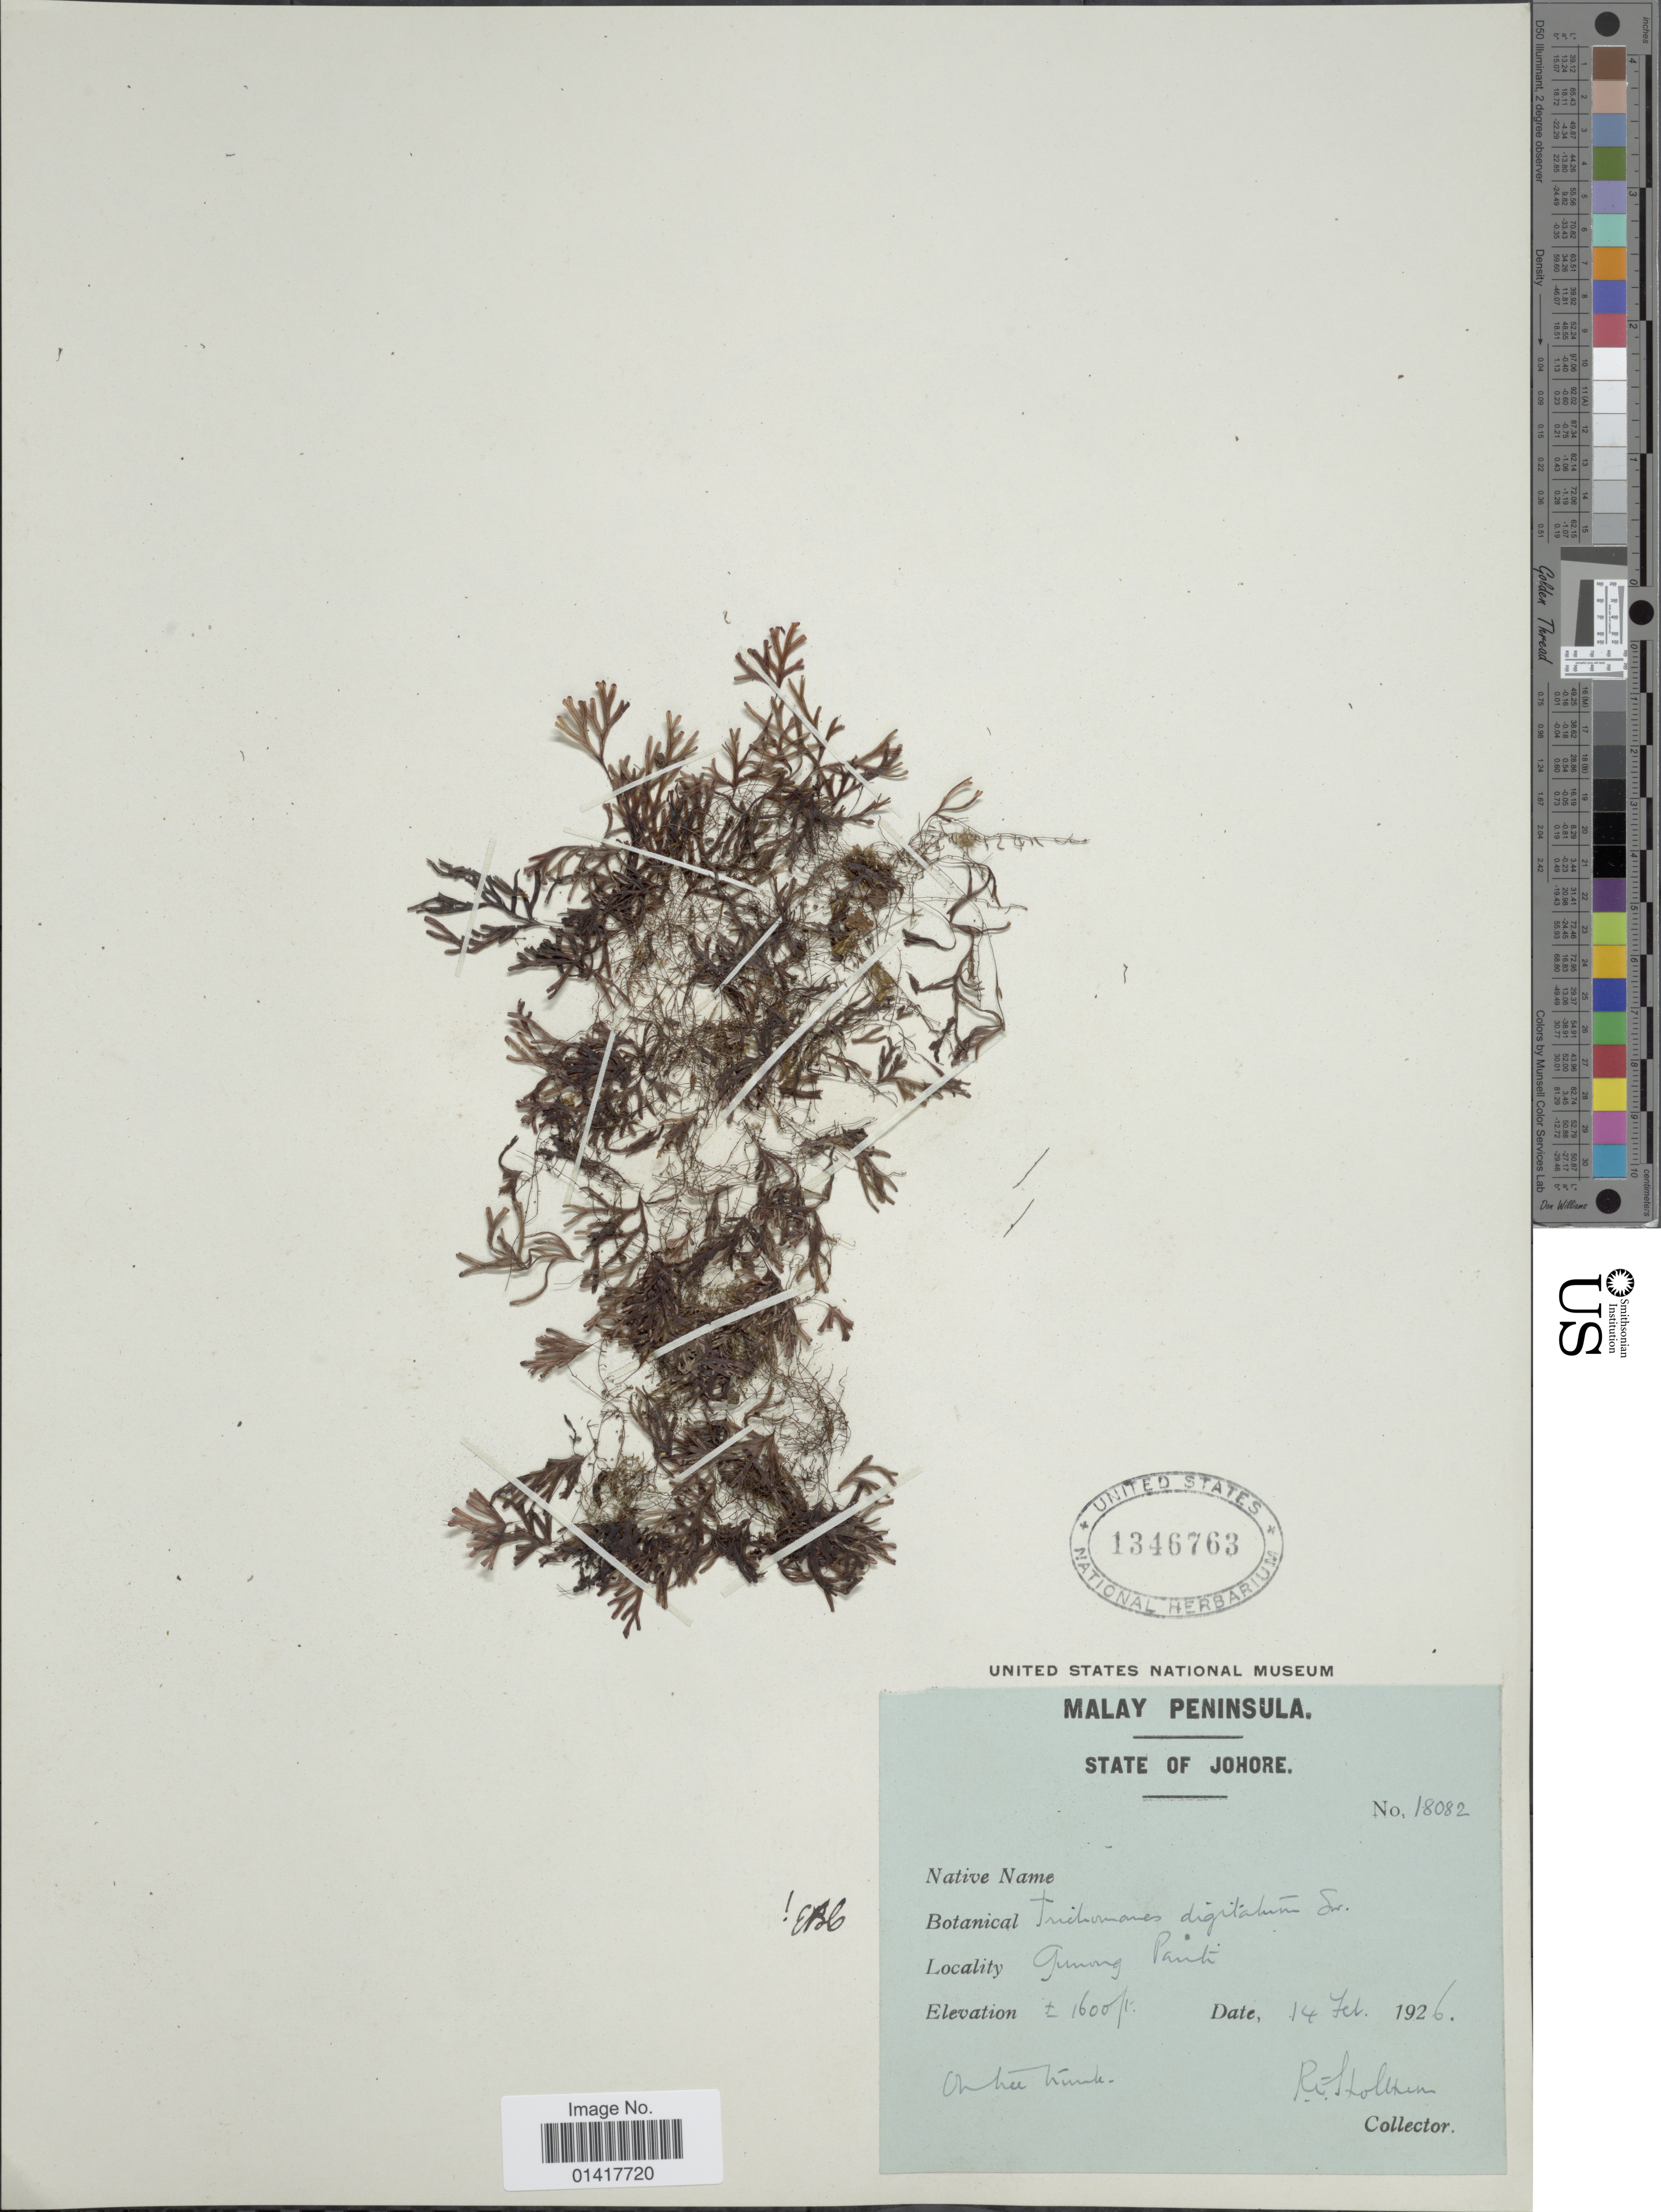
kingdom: Plantae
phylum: Tracheophyta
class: Polypodiopsida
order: Hymenophyllales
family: Hymenophyllaceae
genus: Hymenophyllum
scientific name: Hymenophyllum digitatum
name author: (Sw.) Fosberg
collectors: R. E. Holttum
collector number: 18082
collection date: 1926-02-14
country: Malaysia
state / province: Johor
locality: State of Johore. Gunong Panti. Malaya Peninsula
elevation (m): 488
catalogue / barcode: US 1346763